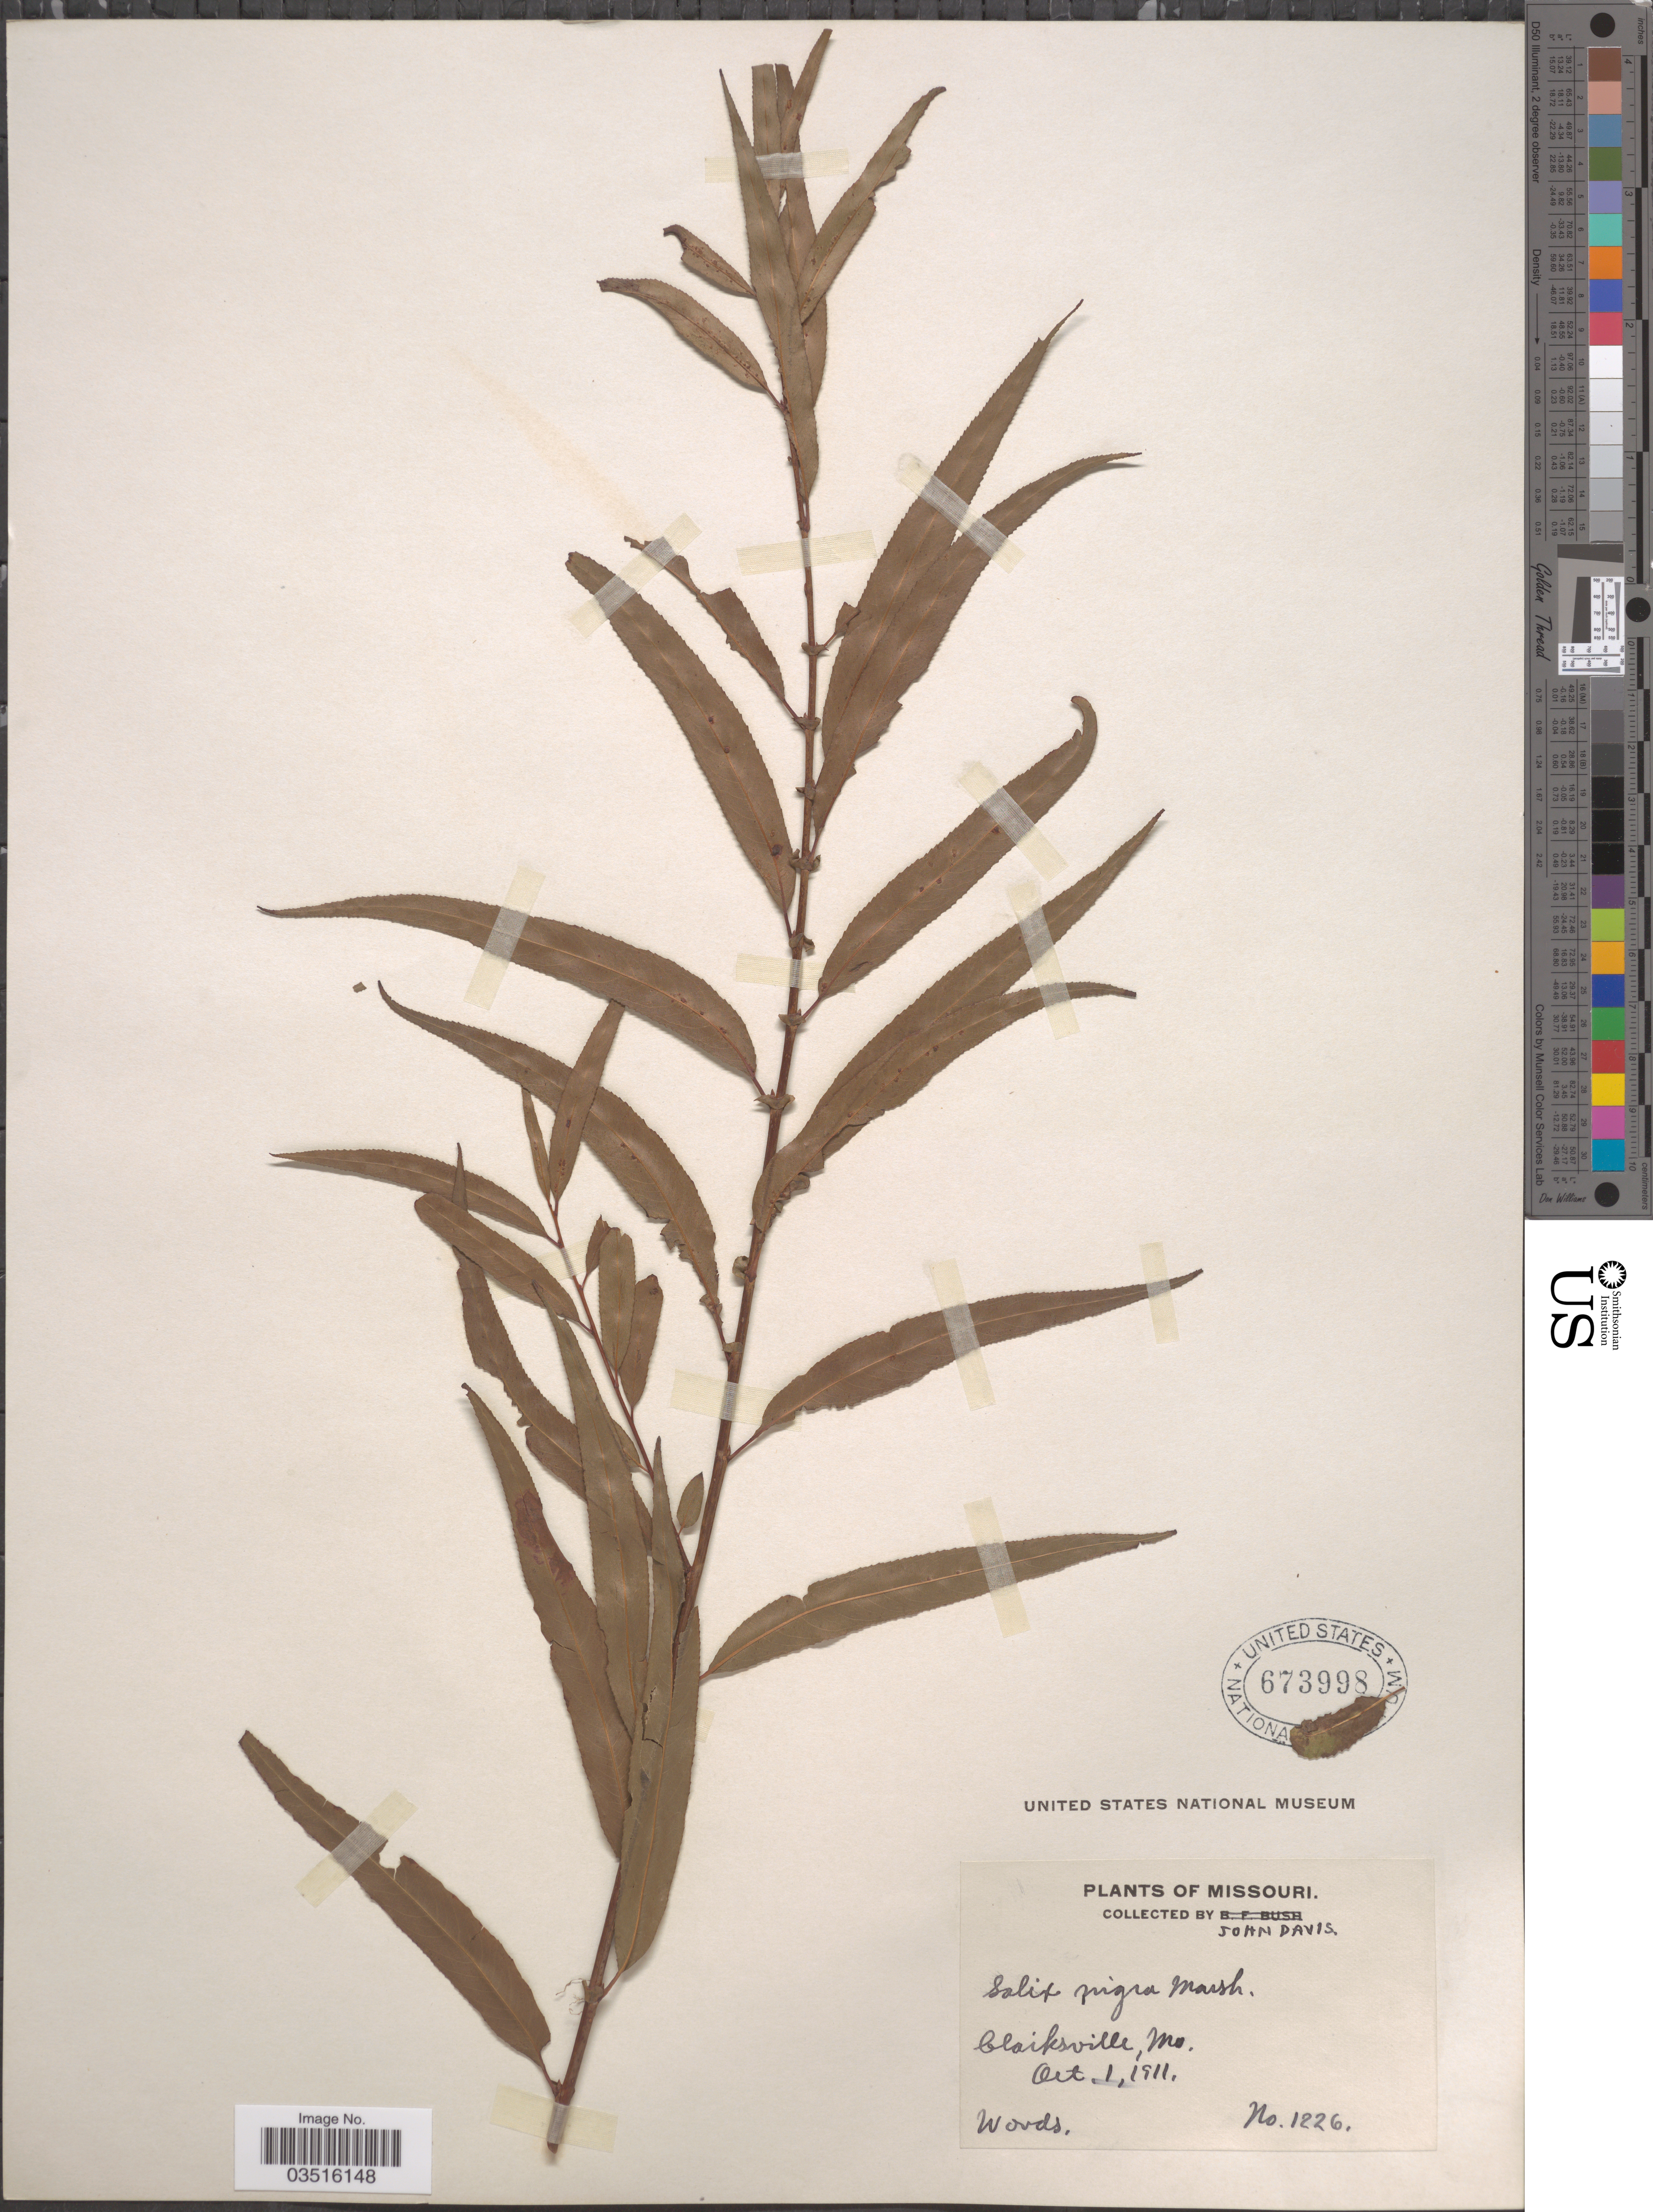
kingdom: Plantae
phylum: Tracheophyta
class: Magnoliopsida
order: Malpighiales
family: Salicaceae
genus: Salix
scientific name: Salix nigra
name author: Marshall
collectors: J. Davis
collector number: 1226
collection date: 1911-10-01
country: United States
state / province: Missouri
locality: Clarksville.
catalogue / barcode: US 673998